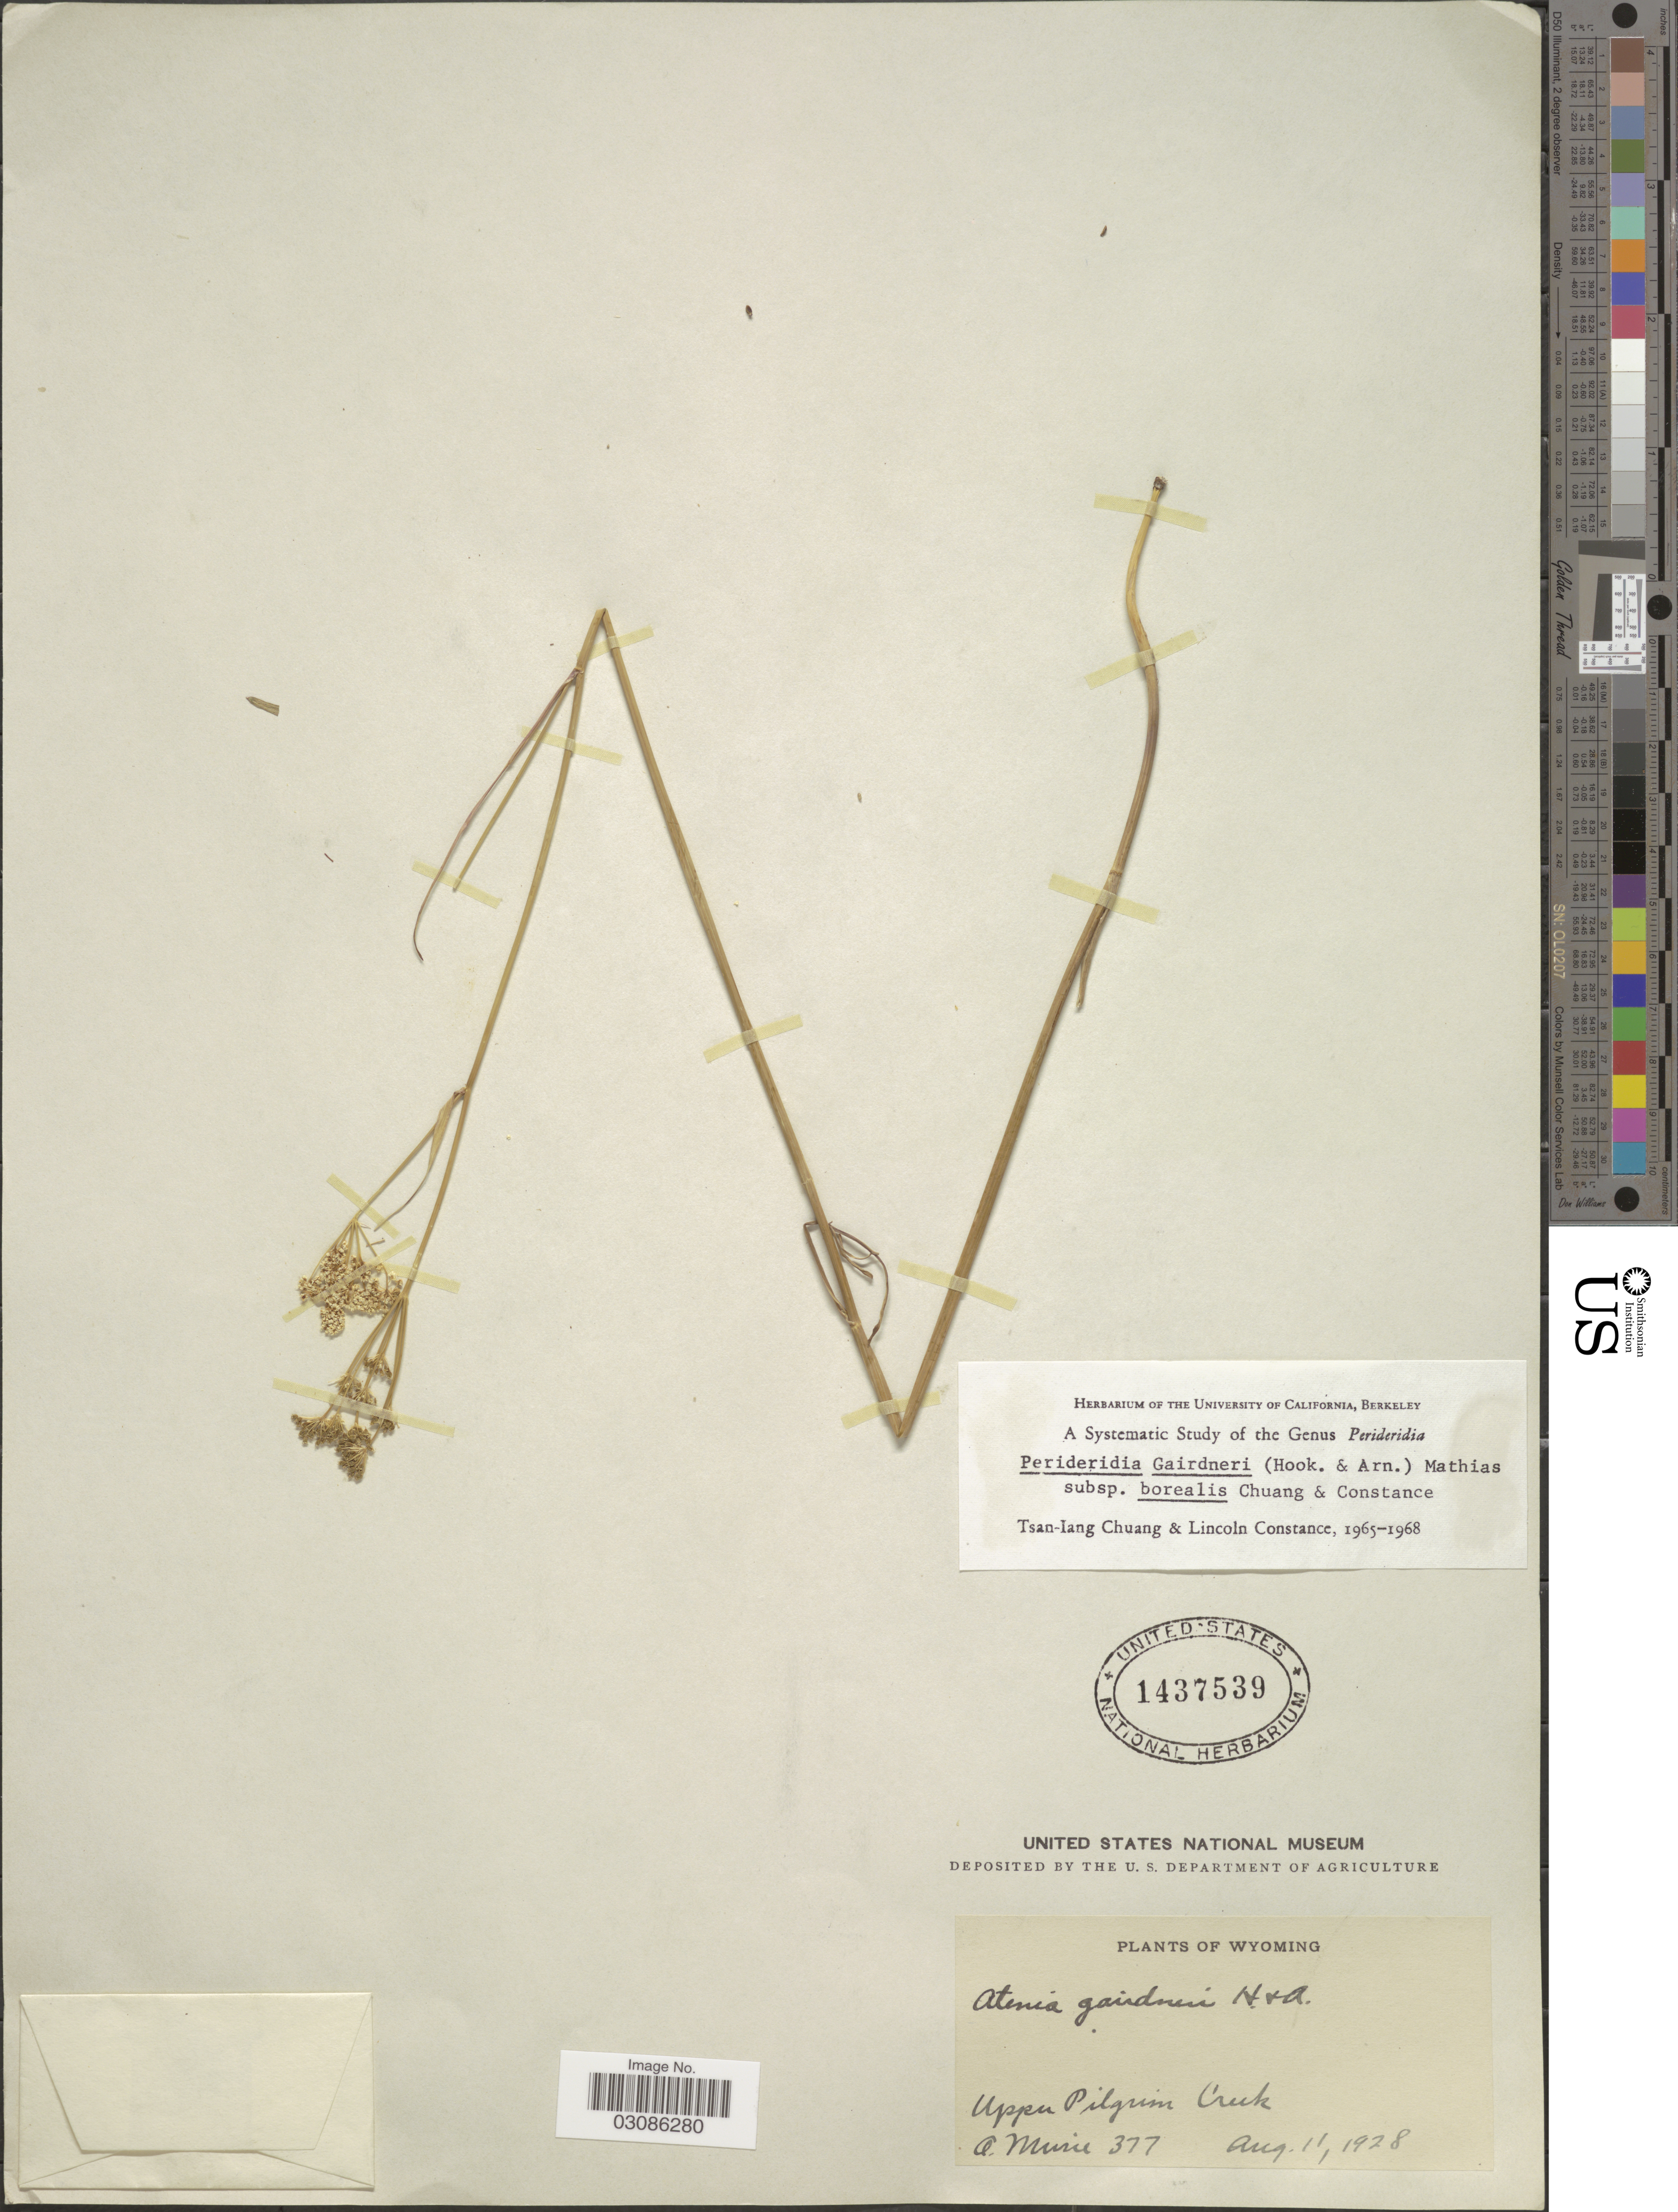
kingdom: Plantae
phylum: Tracheophyta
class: Magnoliopsida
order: Apiales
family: Apiaceae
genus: Perideridia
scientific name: Perideridia gairdneri subsp. borealis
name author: T.I. Chuang & Constance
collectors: A. Murie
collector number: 377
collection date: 1928-08-11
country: United States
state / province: Wyoming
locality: Upper Pilgrim Creek.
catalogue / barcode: US 1437539